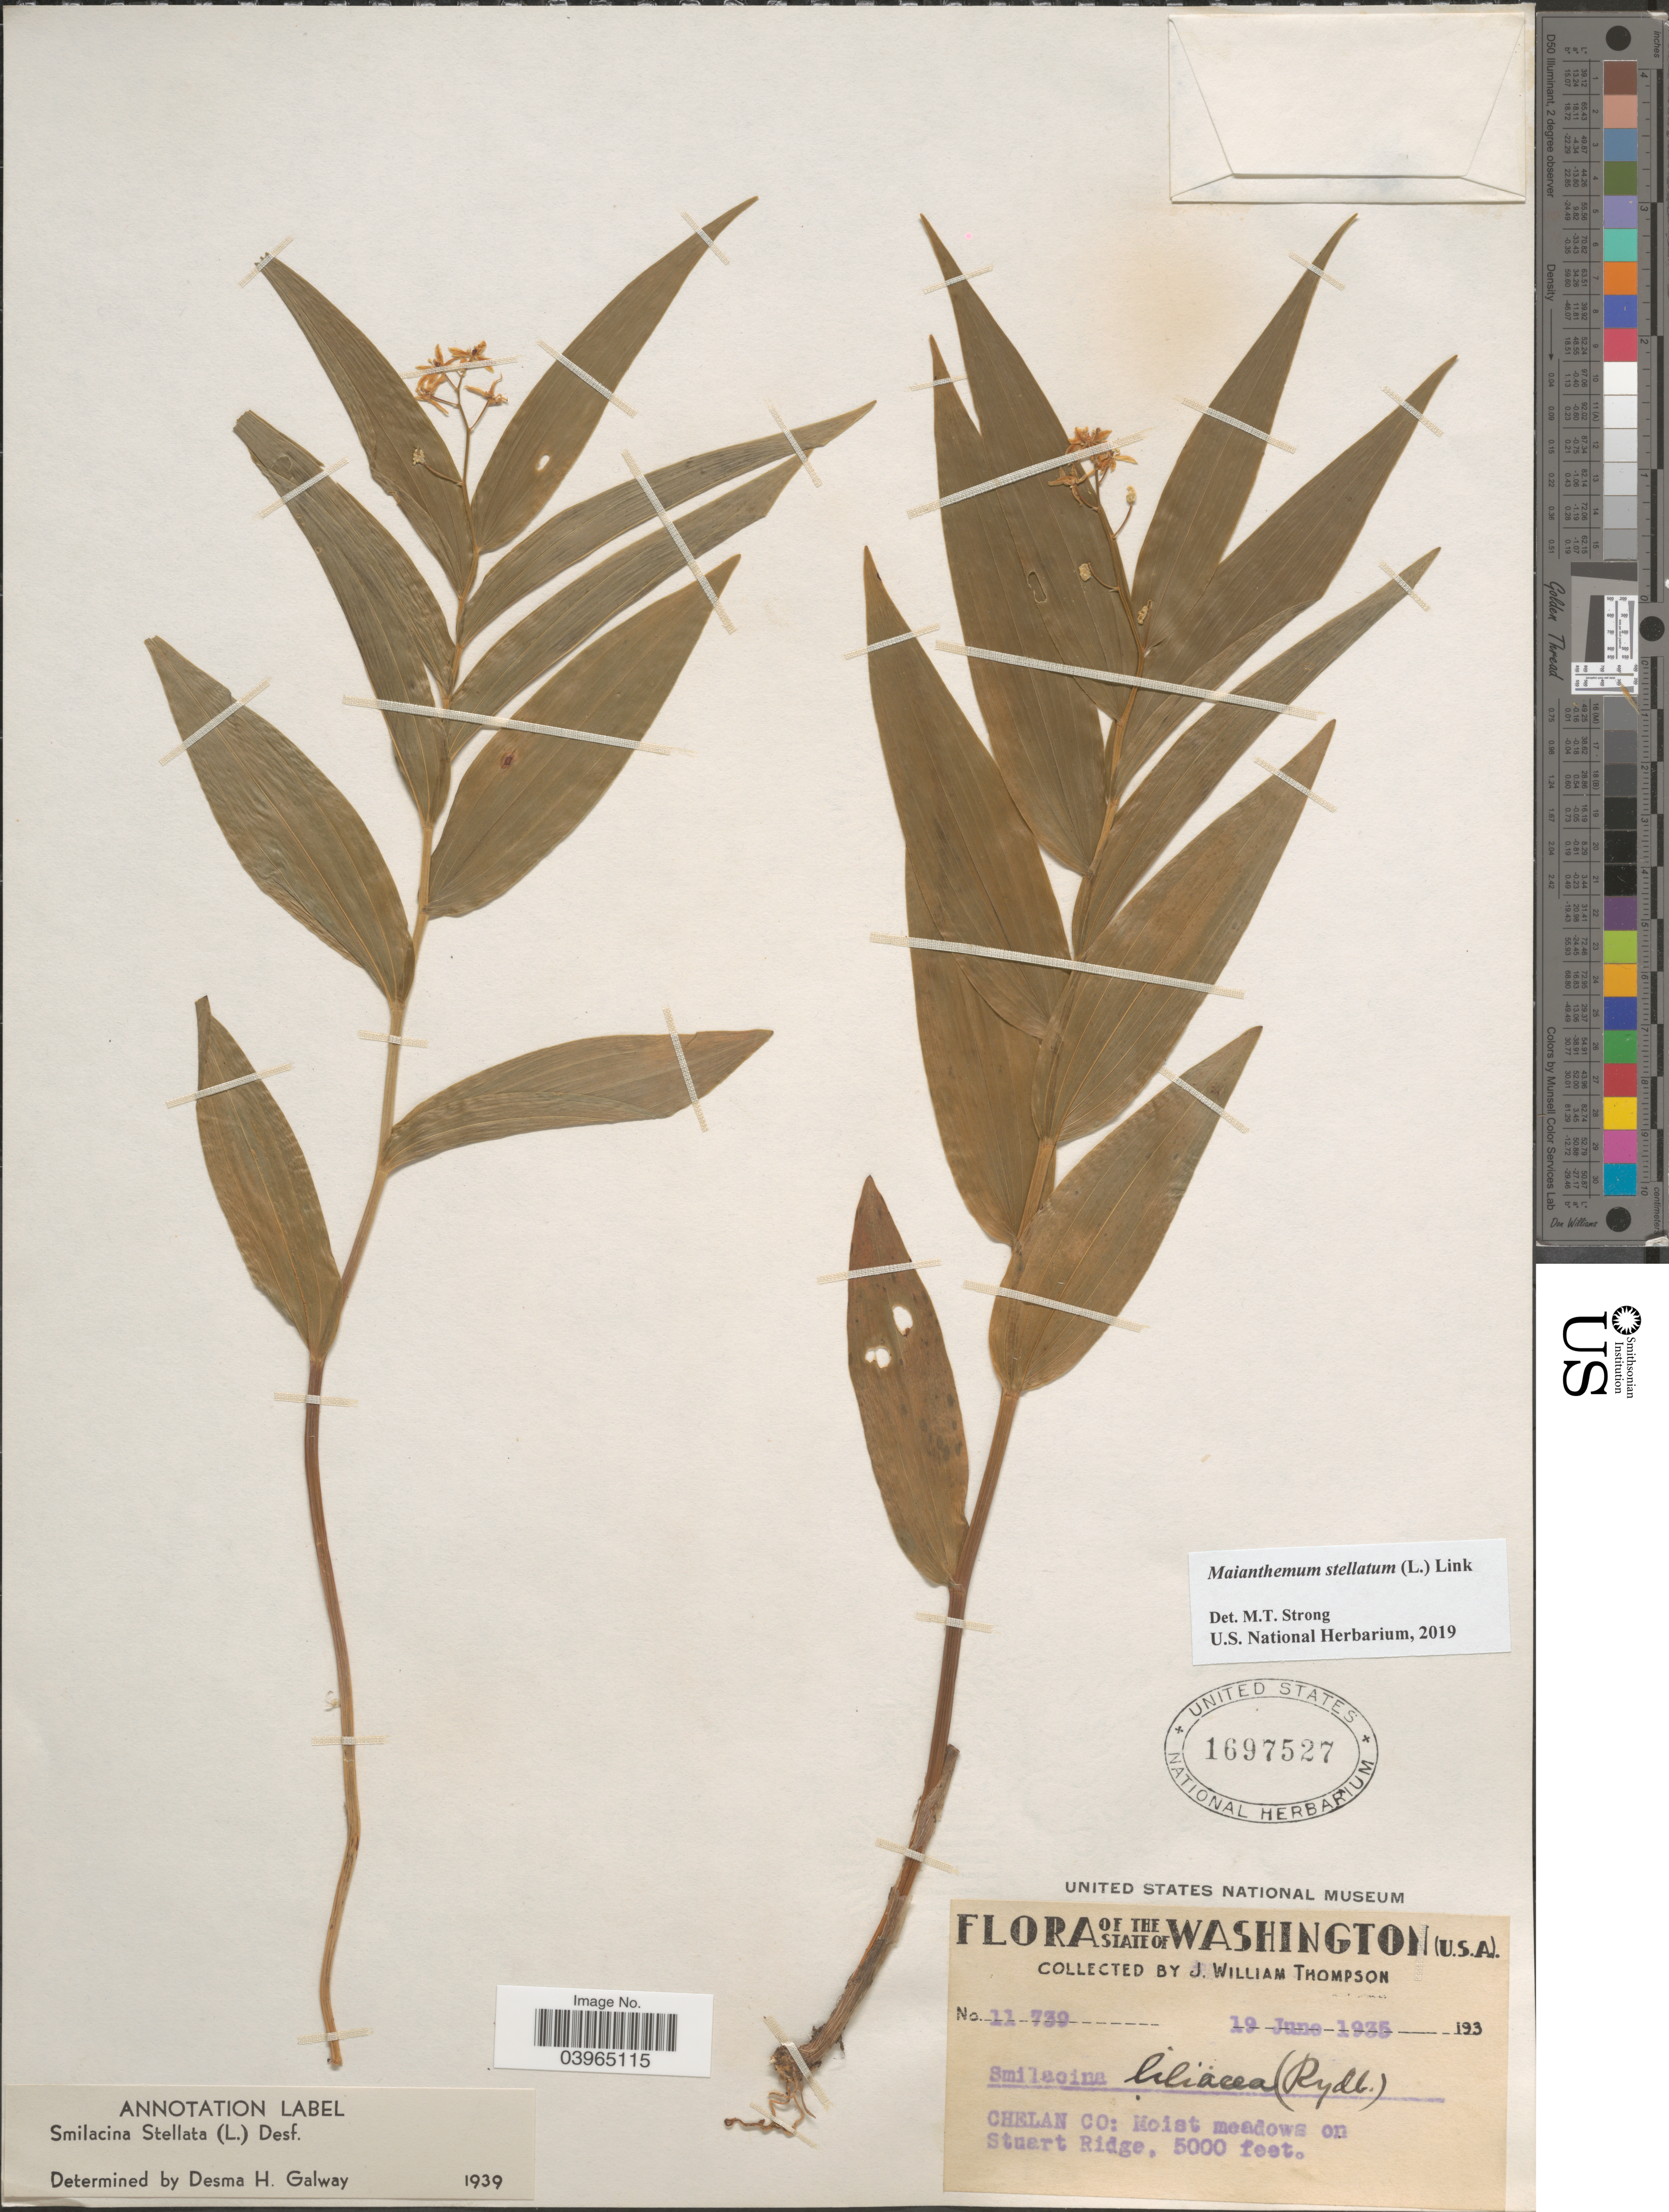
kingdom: Plantae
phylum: Tracheophyta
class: Liliopsida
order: Asparagales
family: Asparagaceae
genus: Maianthemum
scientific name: Maianthemum stellatum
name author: (L.) Link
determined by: Strong, Mark T., (BOT), Smithsonian Institution - National Museum of Natural History (UNITED STATES)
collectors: J. W. Thompson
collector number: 11739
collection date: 1935-06-19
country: United States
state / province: Washington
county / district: Chelan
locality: Chelan Co: Moist meadows on Stuart Ridge.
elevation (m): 1524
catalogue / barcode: US 1697527